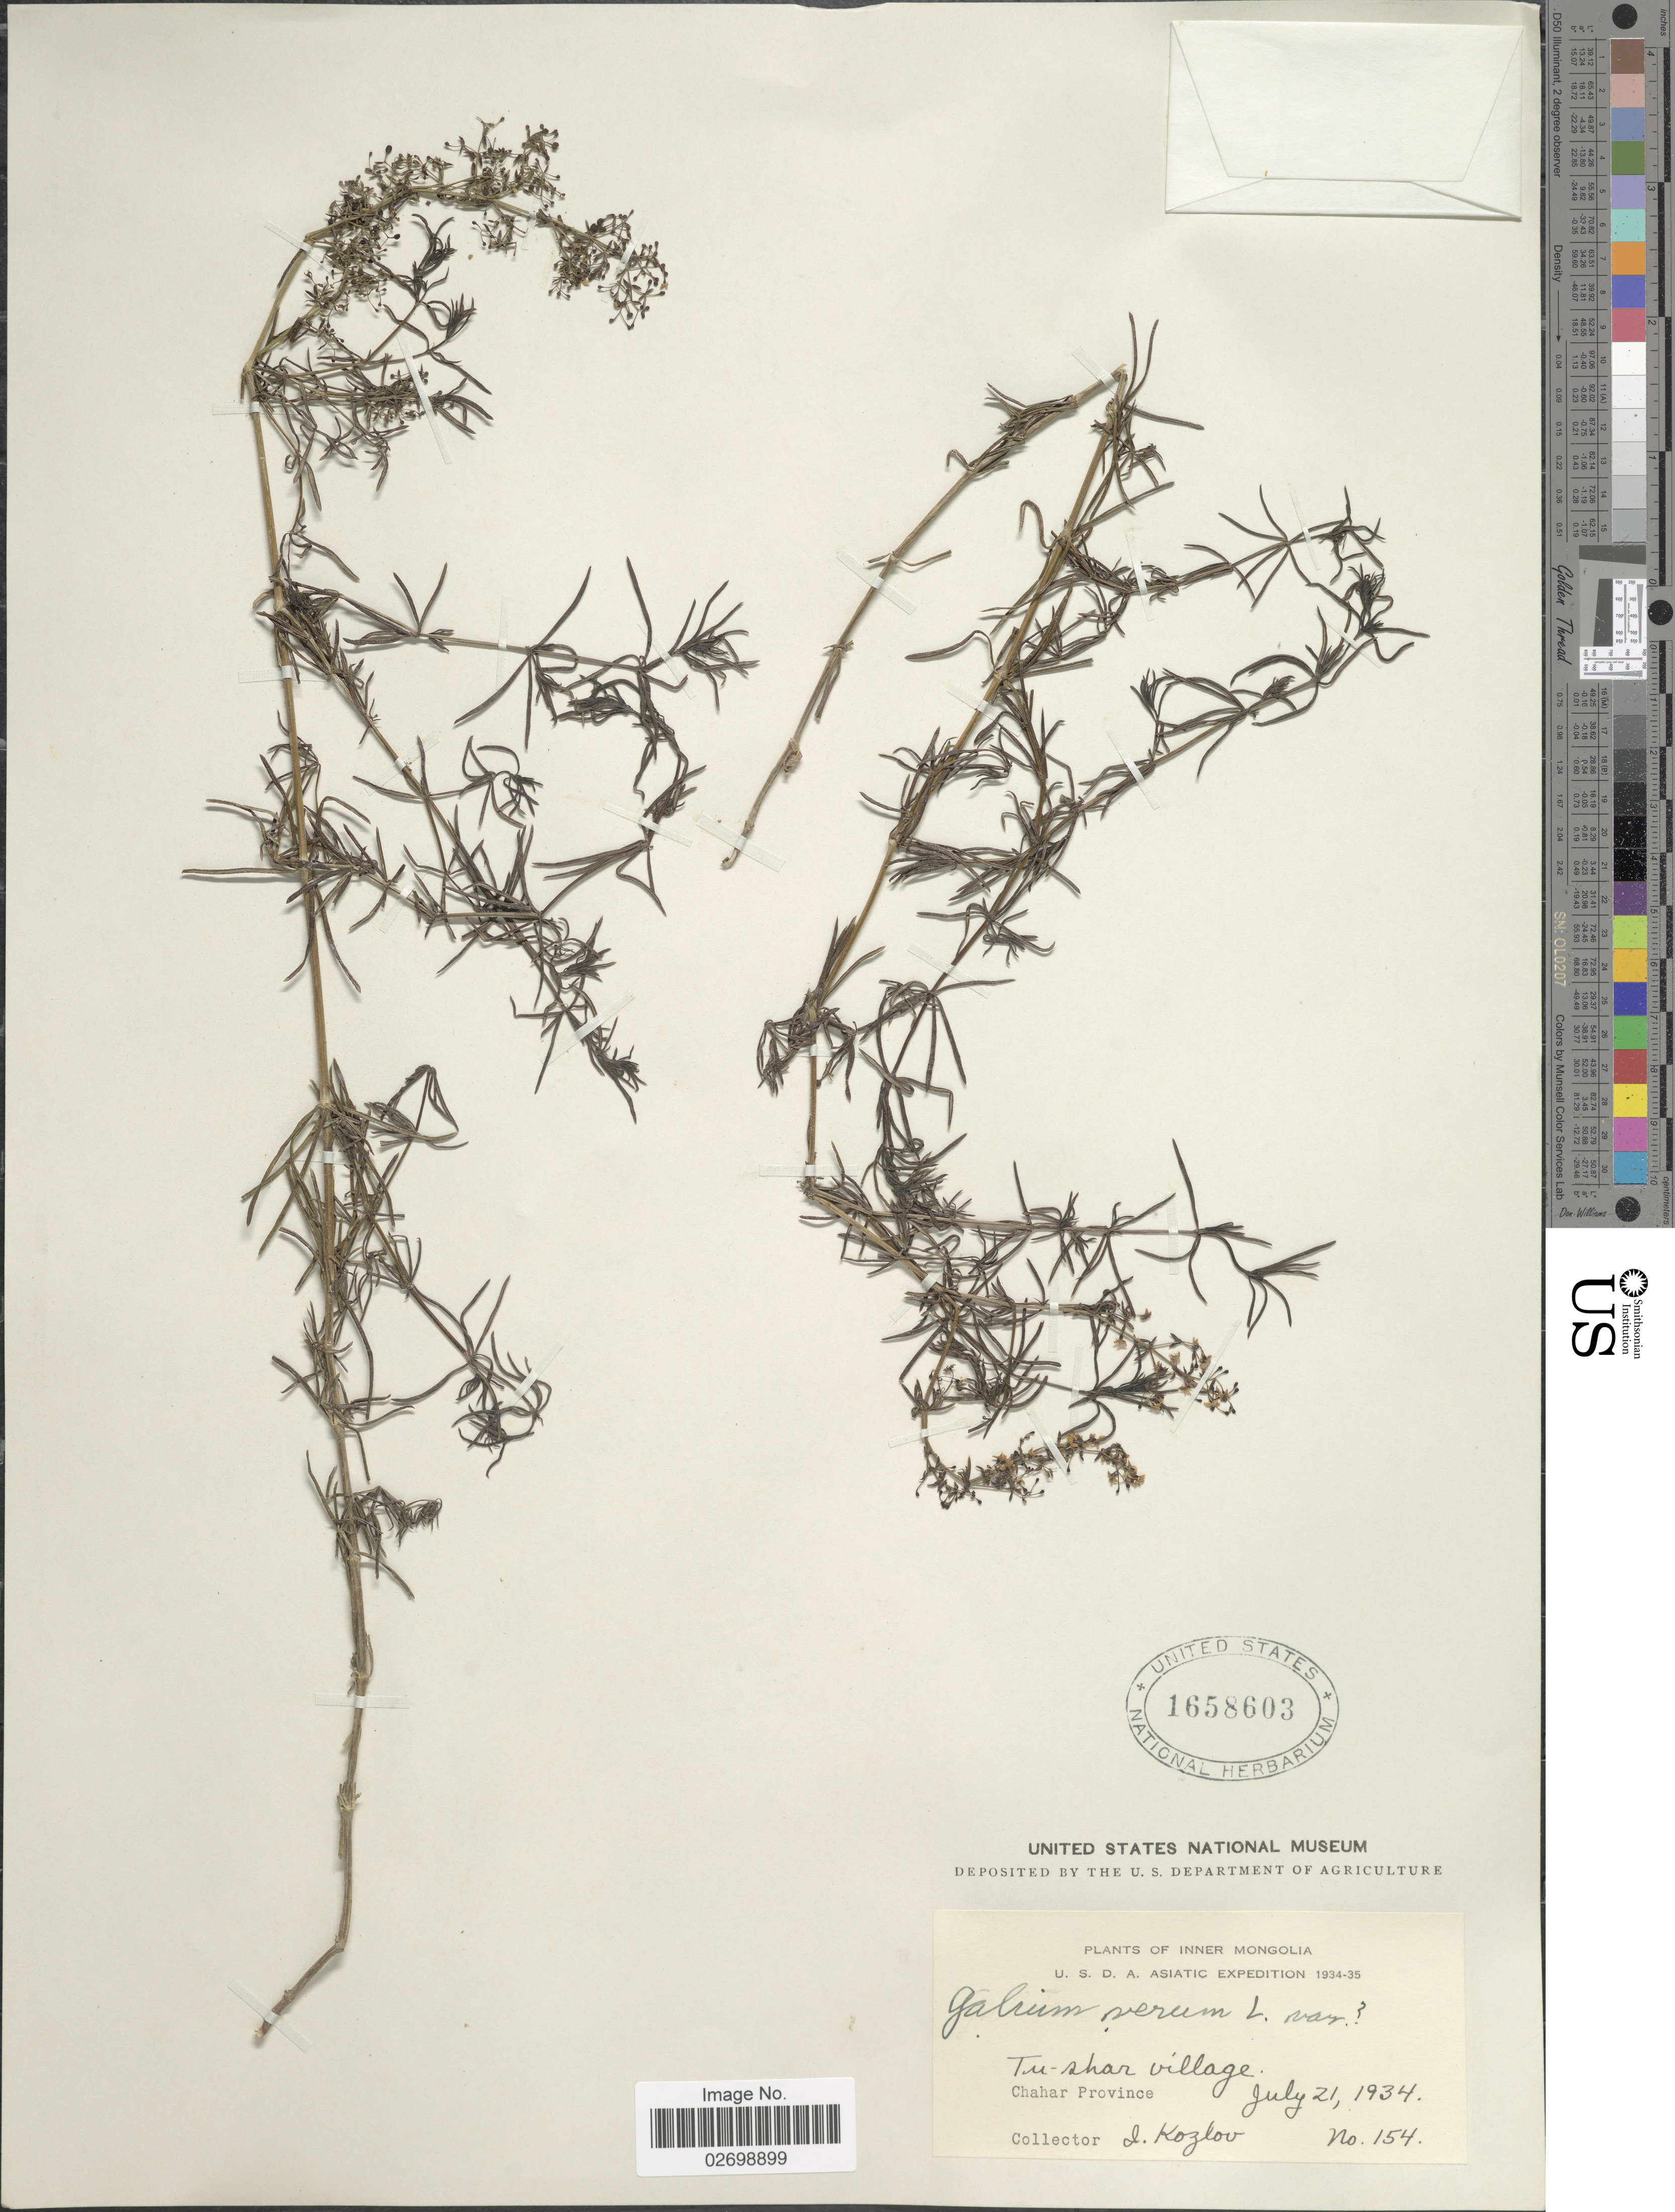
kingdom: Plantae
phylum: Tracheophyta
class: Magnoliopsida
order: Gentianales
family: Rubiaceae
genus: Galium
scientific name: Galium verum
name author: L.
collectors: I. Kozlov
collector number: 154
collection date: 1934-07-21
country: China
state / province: Nei Monggol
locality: Inner Mongolia. North West China. Chahar Province. Tu-shar village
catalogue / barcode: US 1658603